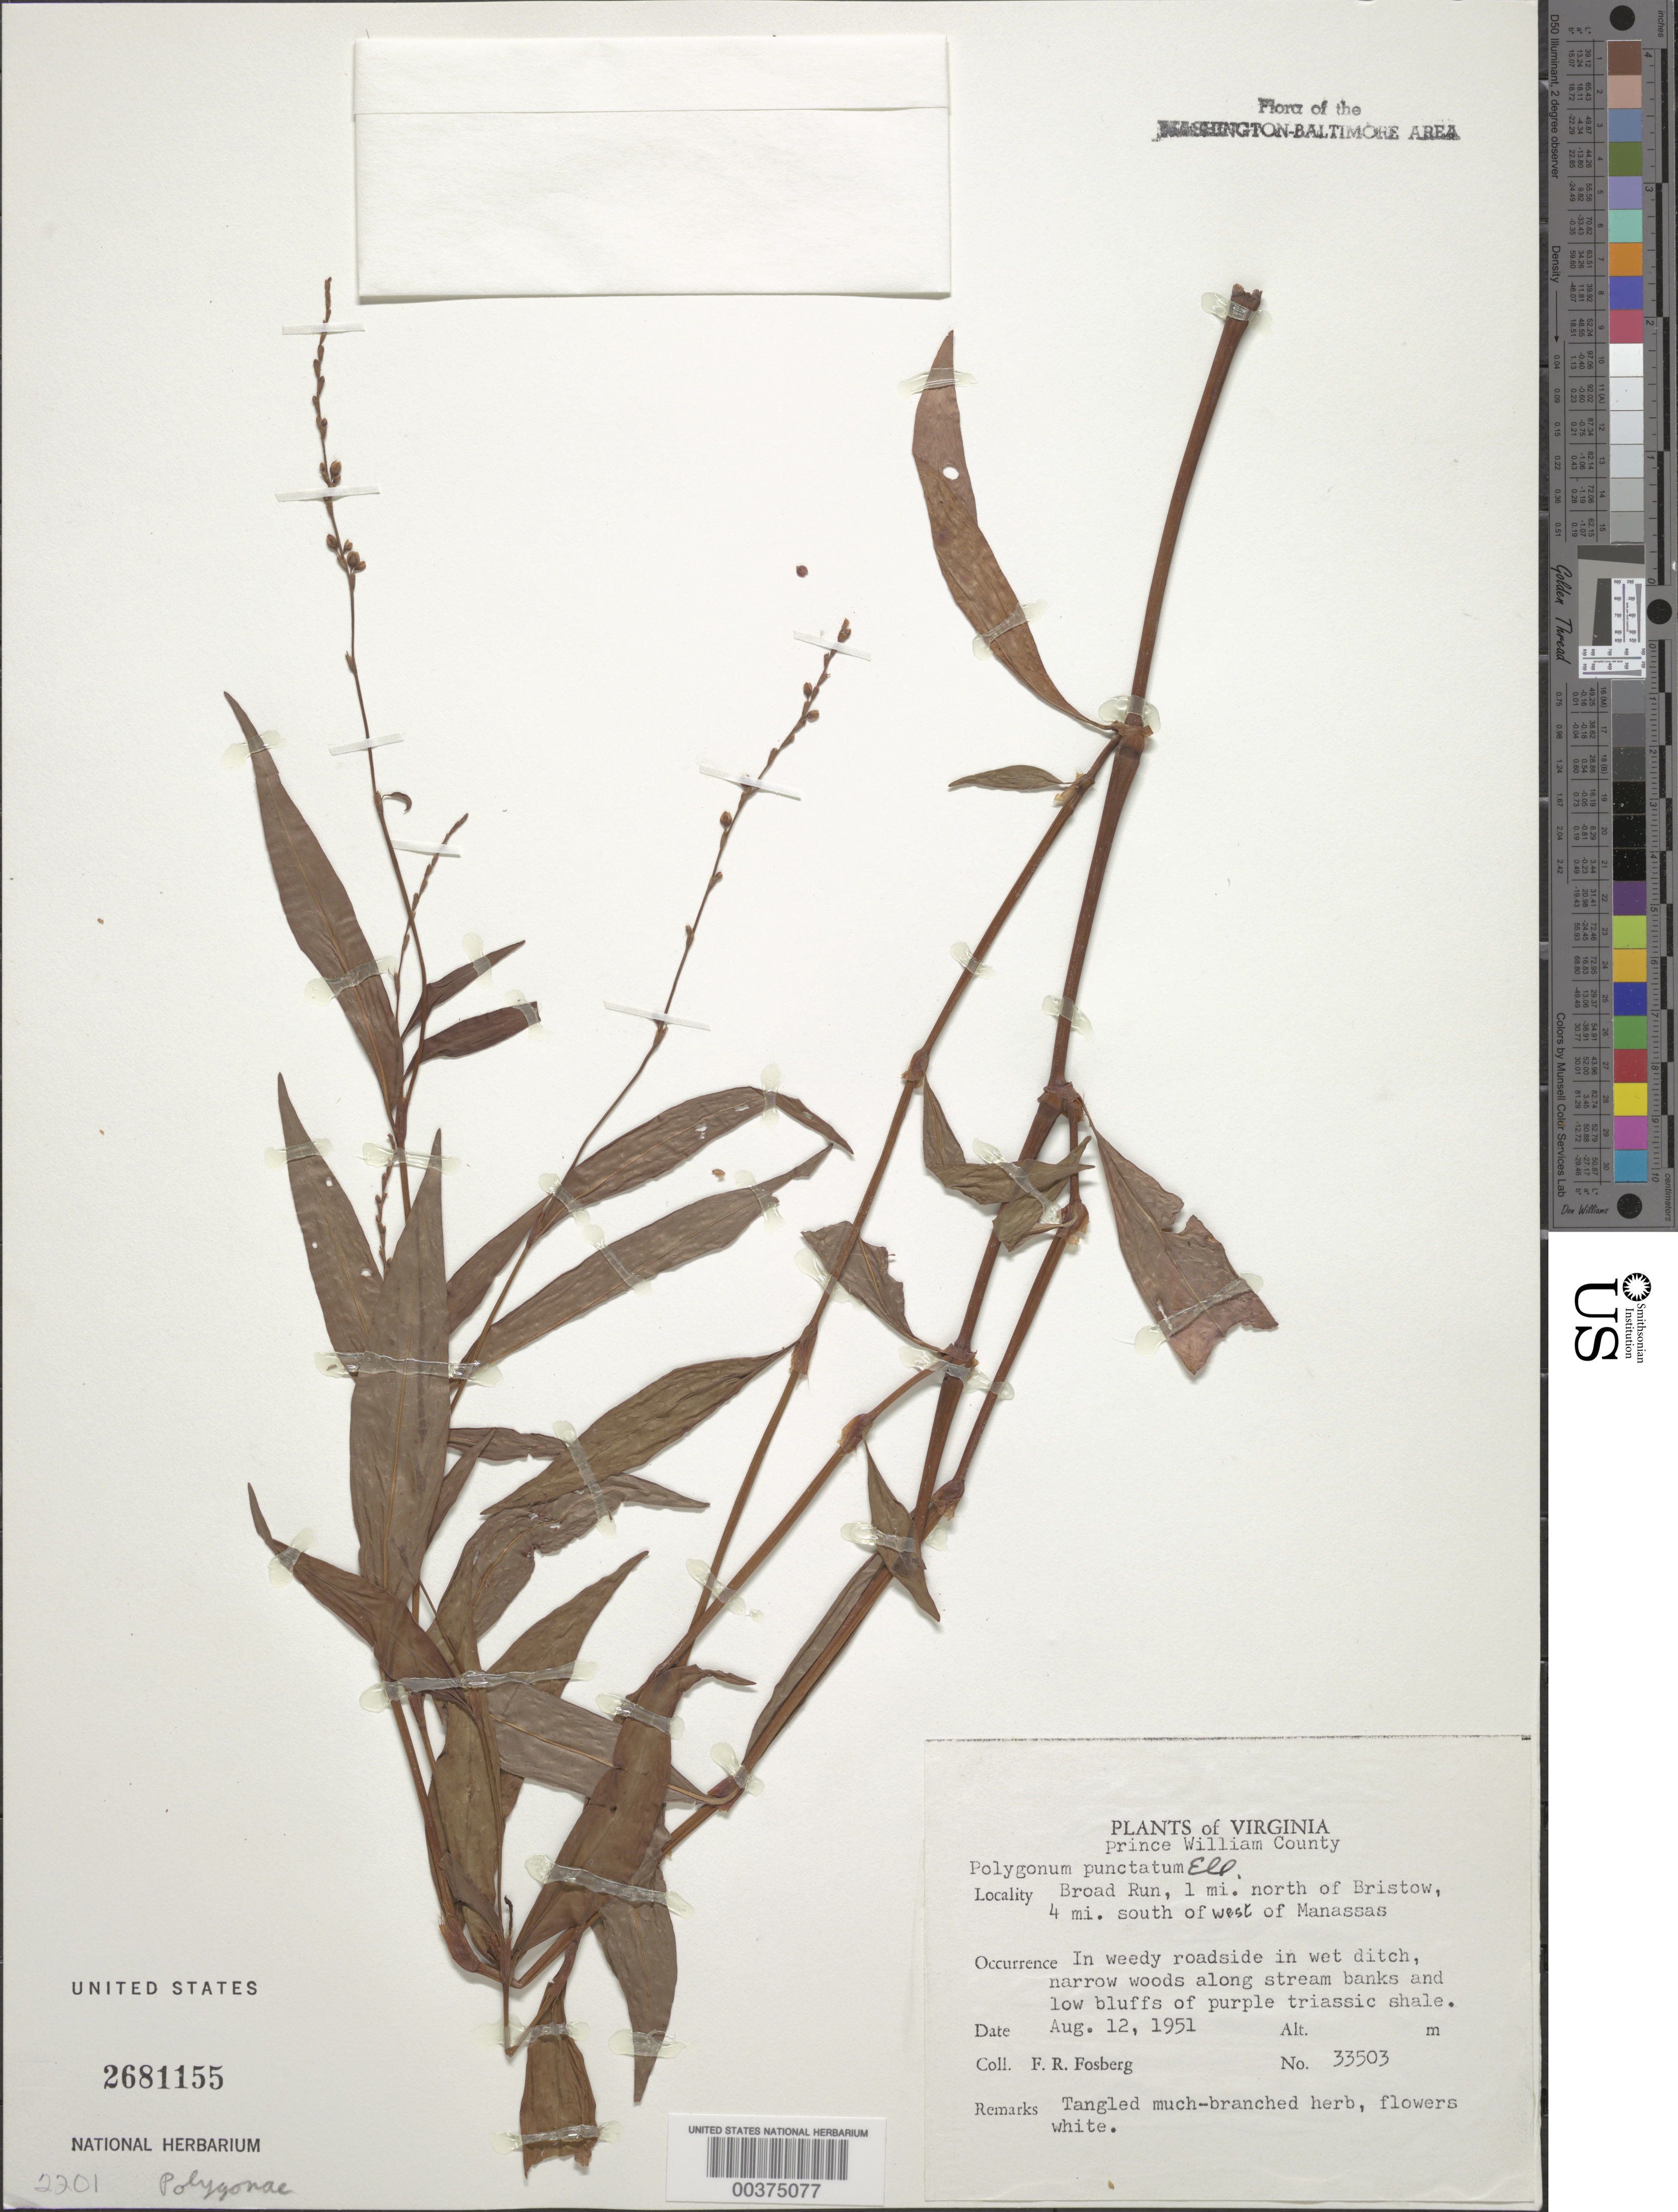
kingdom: Plantae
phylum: Tracheophyta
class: Magnoliopsida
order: Caryophyllales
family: Polygonaceae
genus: Persicaria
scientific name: Persicaria punctata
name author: (Elliott) Small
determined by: Atha, D. E.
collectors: F. R. Fosberg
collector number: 33503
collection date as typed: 12 Aug 1951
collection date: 1951-08-12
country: United States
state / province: Virginia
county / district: Prince William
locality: Broad Run north of Bristow, southwest of Manassas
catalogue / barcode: US 2681155